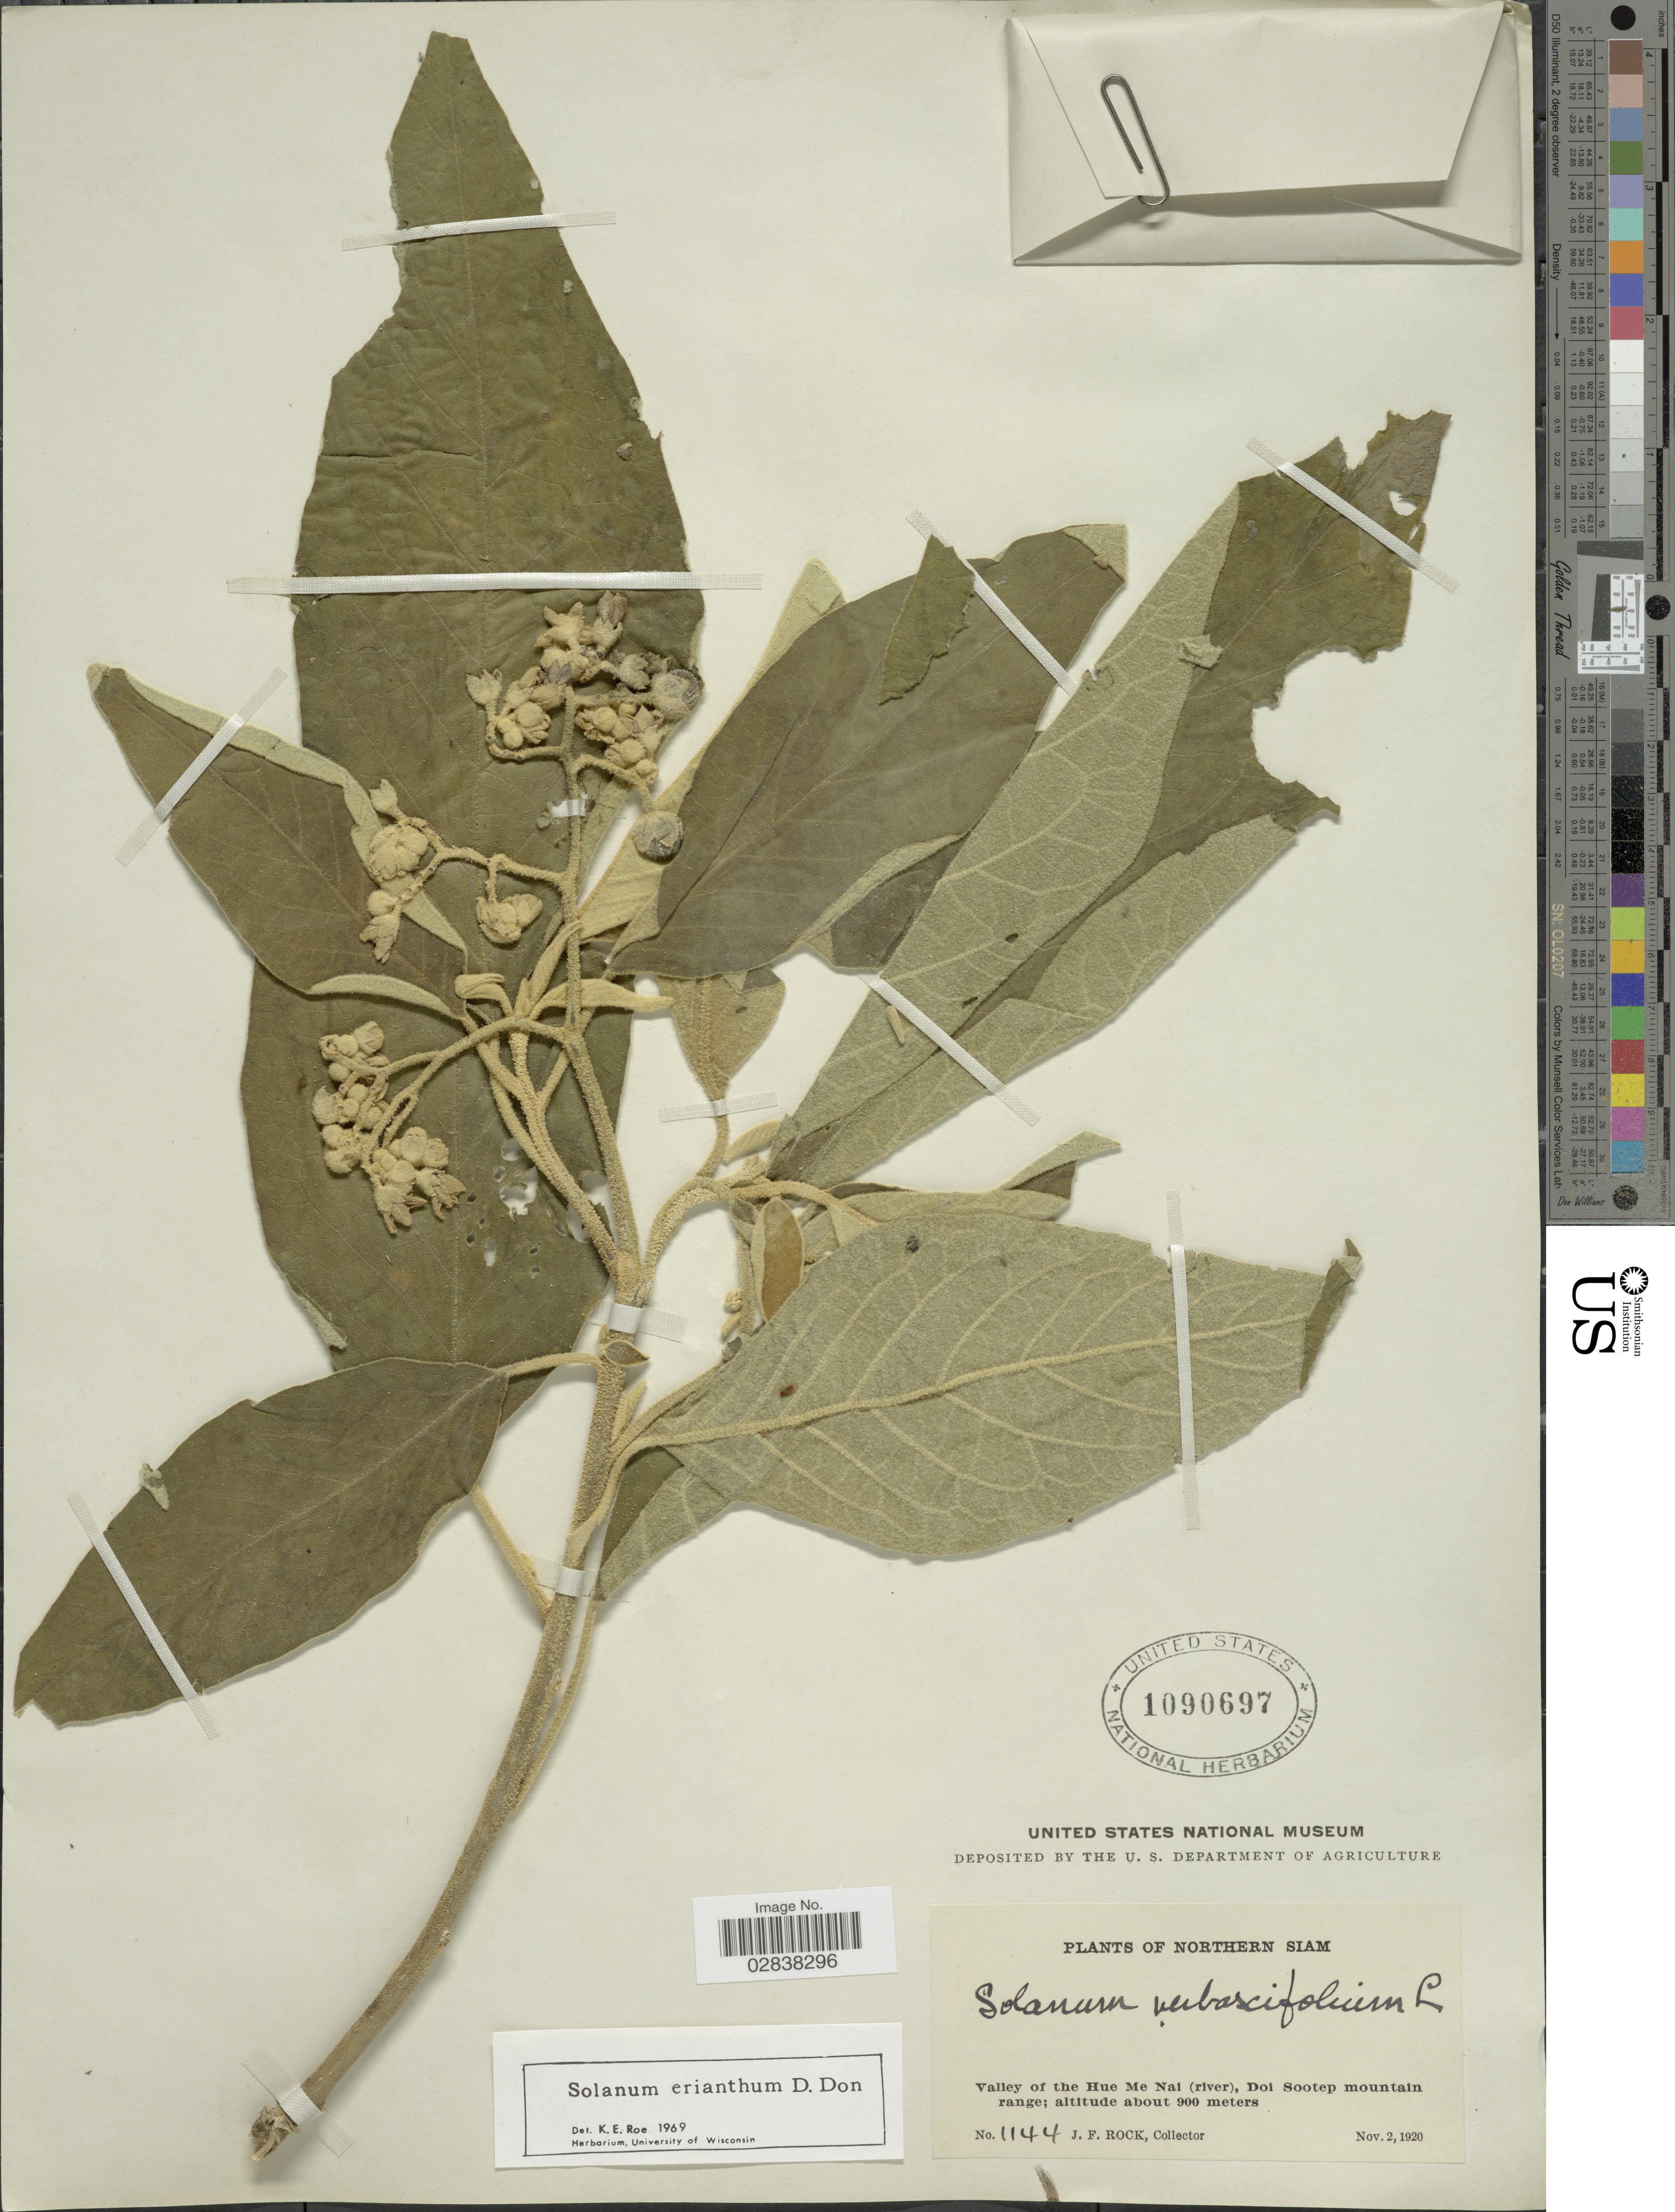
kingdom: Plantae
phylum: Tracheophyta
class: Magnoliopsida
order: Solanales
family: Solanaceae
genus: Solanum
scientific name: Solanum erianthum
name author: D. Don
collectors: J. Rock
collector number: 1144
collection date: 1920-11-02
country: Thailand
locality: Northern Siam, Valley of the Hue Me Nai (river), Doi Sootep mountain range.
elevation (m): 900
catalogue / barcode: US 1090697